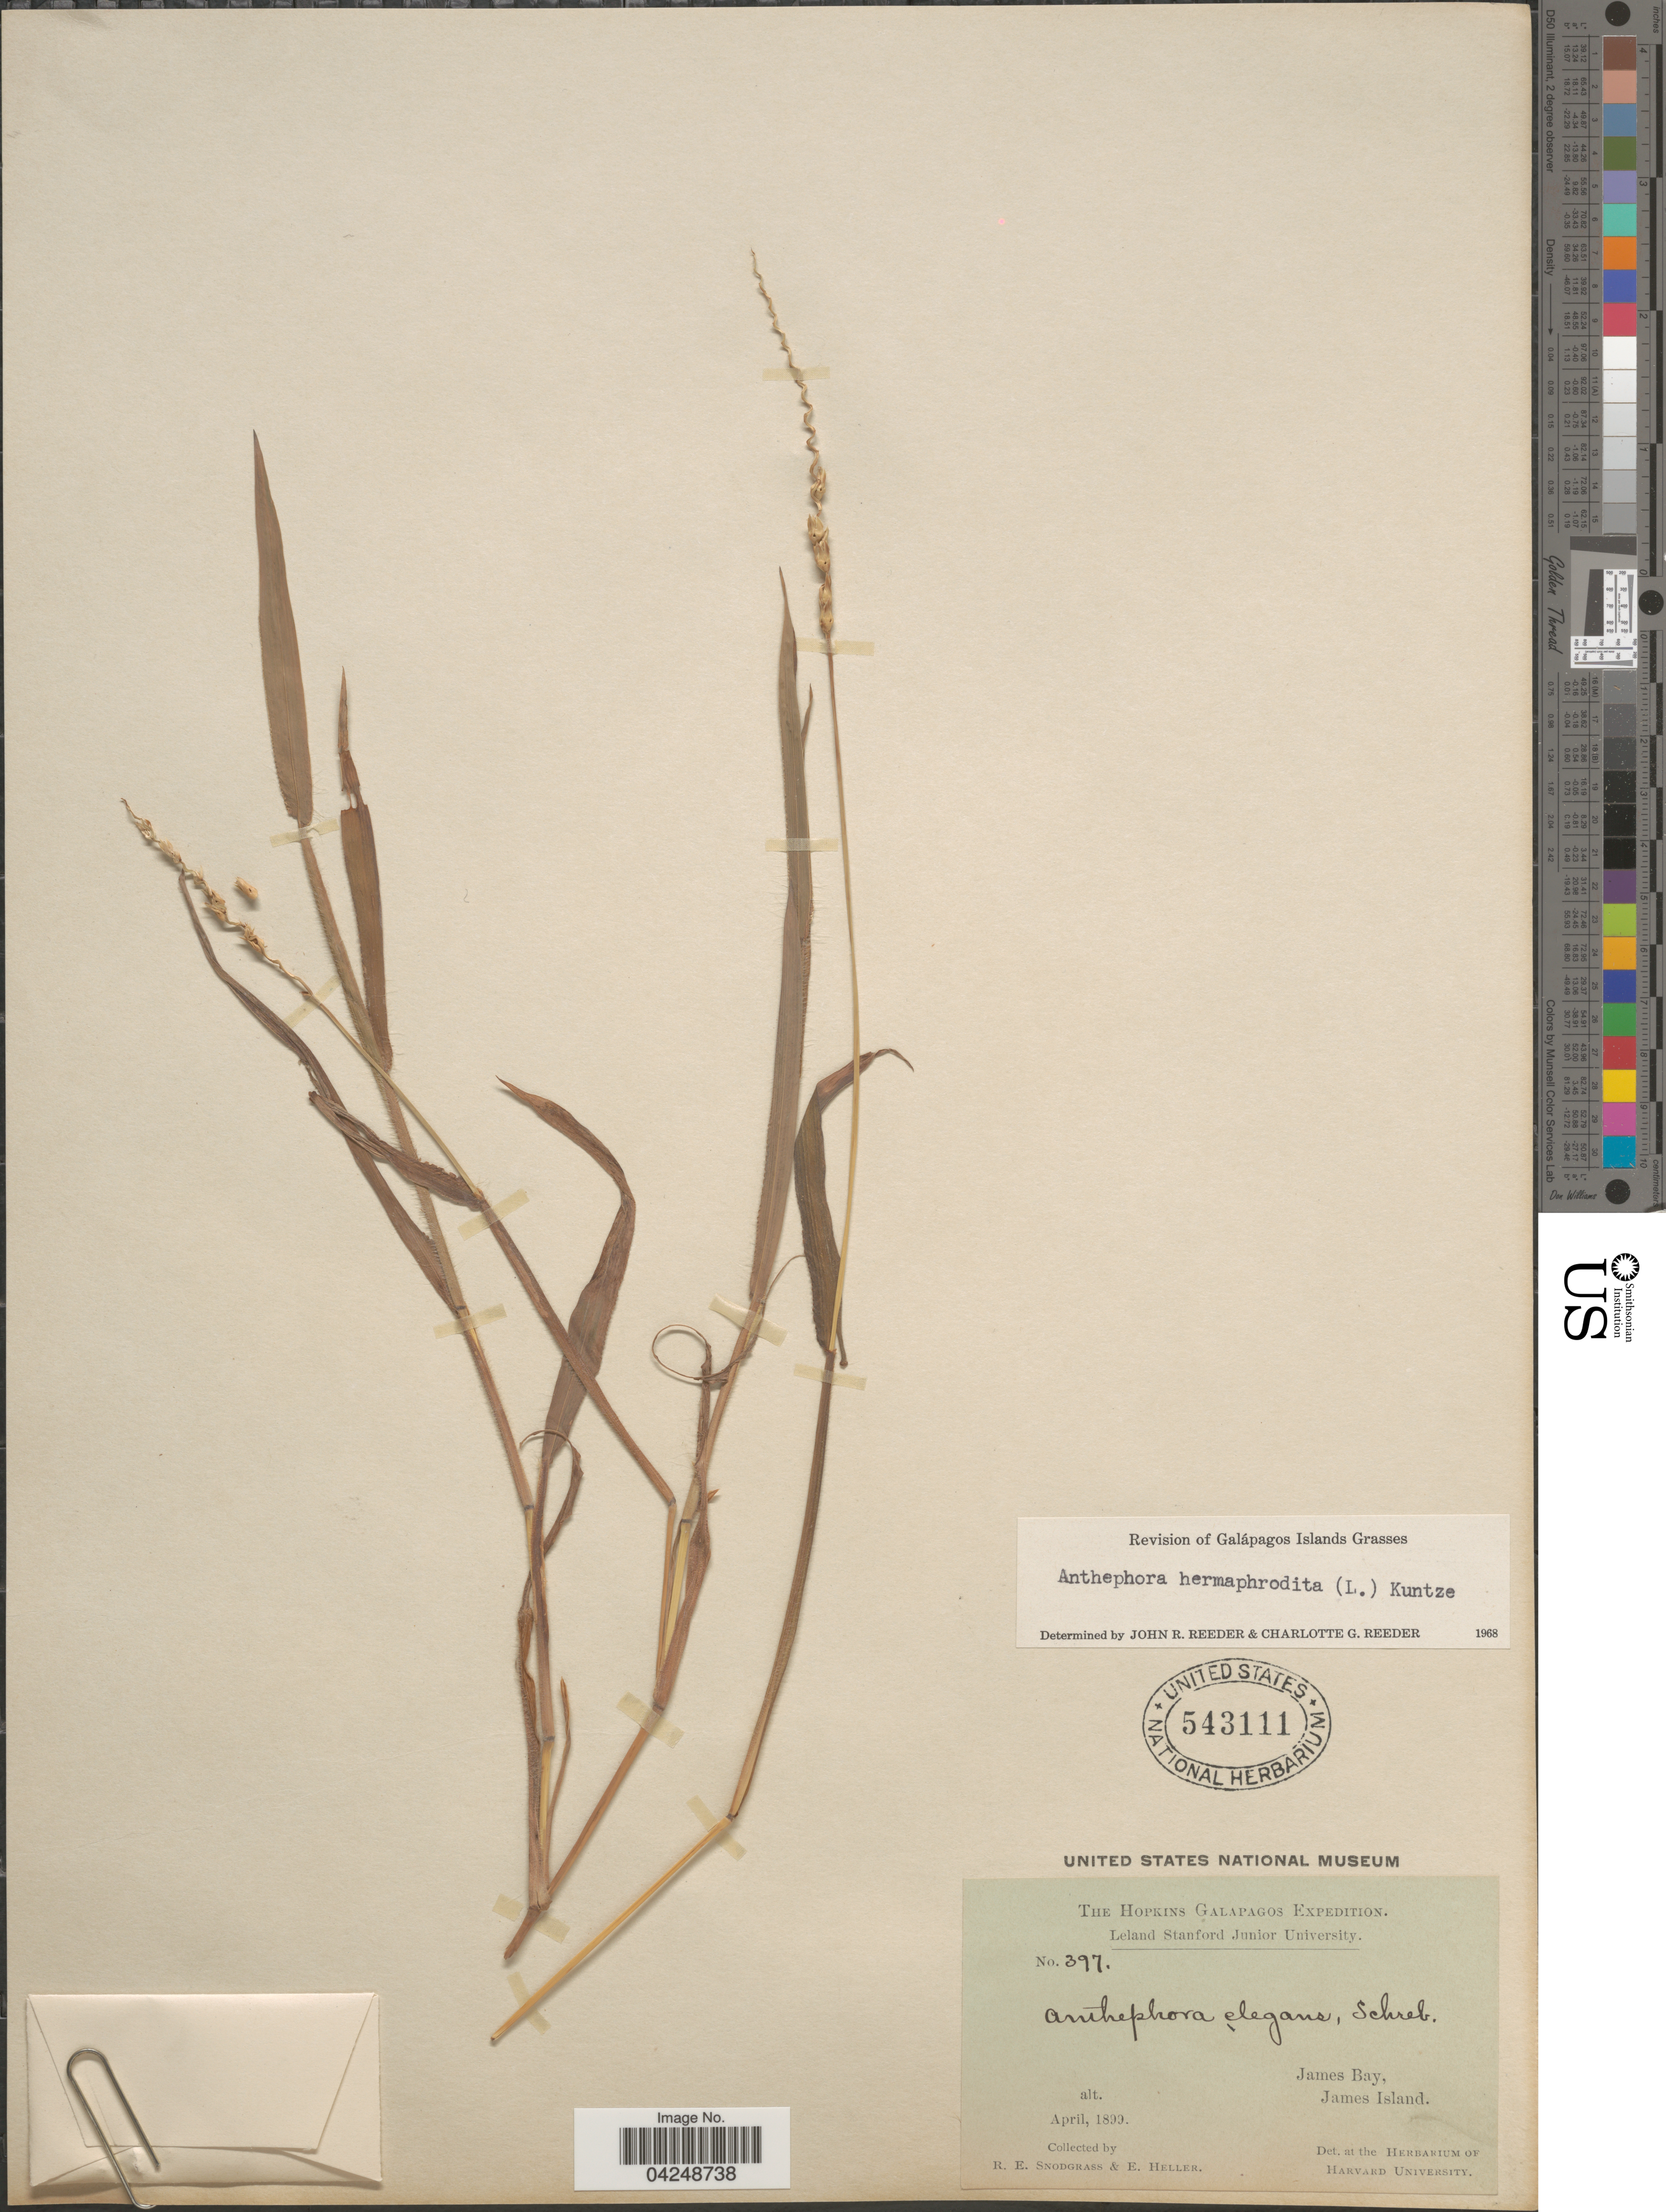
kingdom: Plantae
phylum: Tracheophyta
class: Liliopsida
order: Poales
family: Poaceae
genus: Anthephora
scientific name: Anthephora hermaphrodita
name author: (L.) Kuntze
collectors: R. E. Snodgrass & E. Heller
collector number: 397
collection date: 1899-04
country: Ecuador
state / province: Colón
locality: The Hopkins Galapagos Expedition. James Bay, James Island.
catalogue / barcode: US 543111